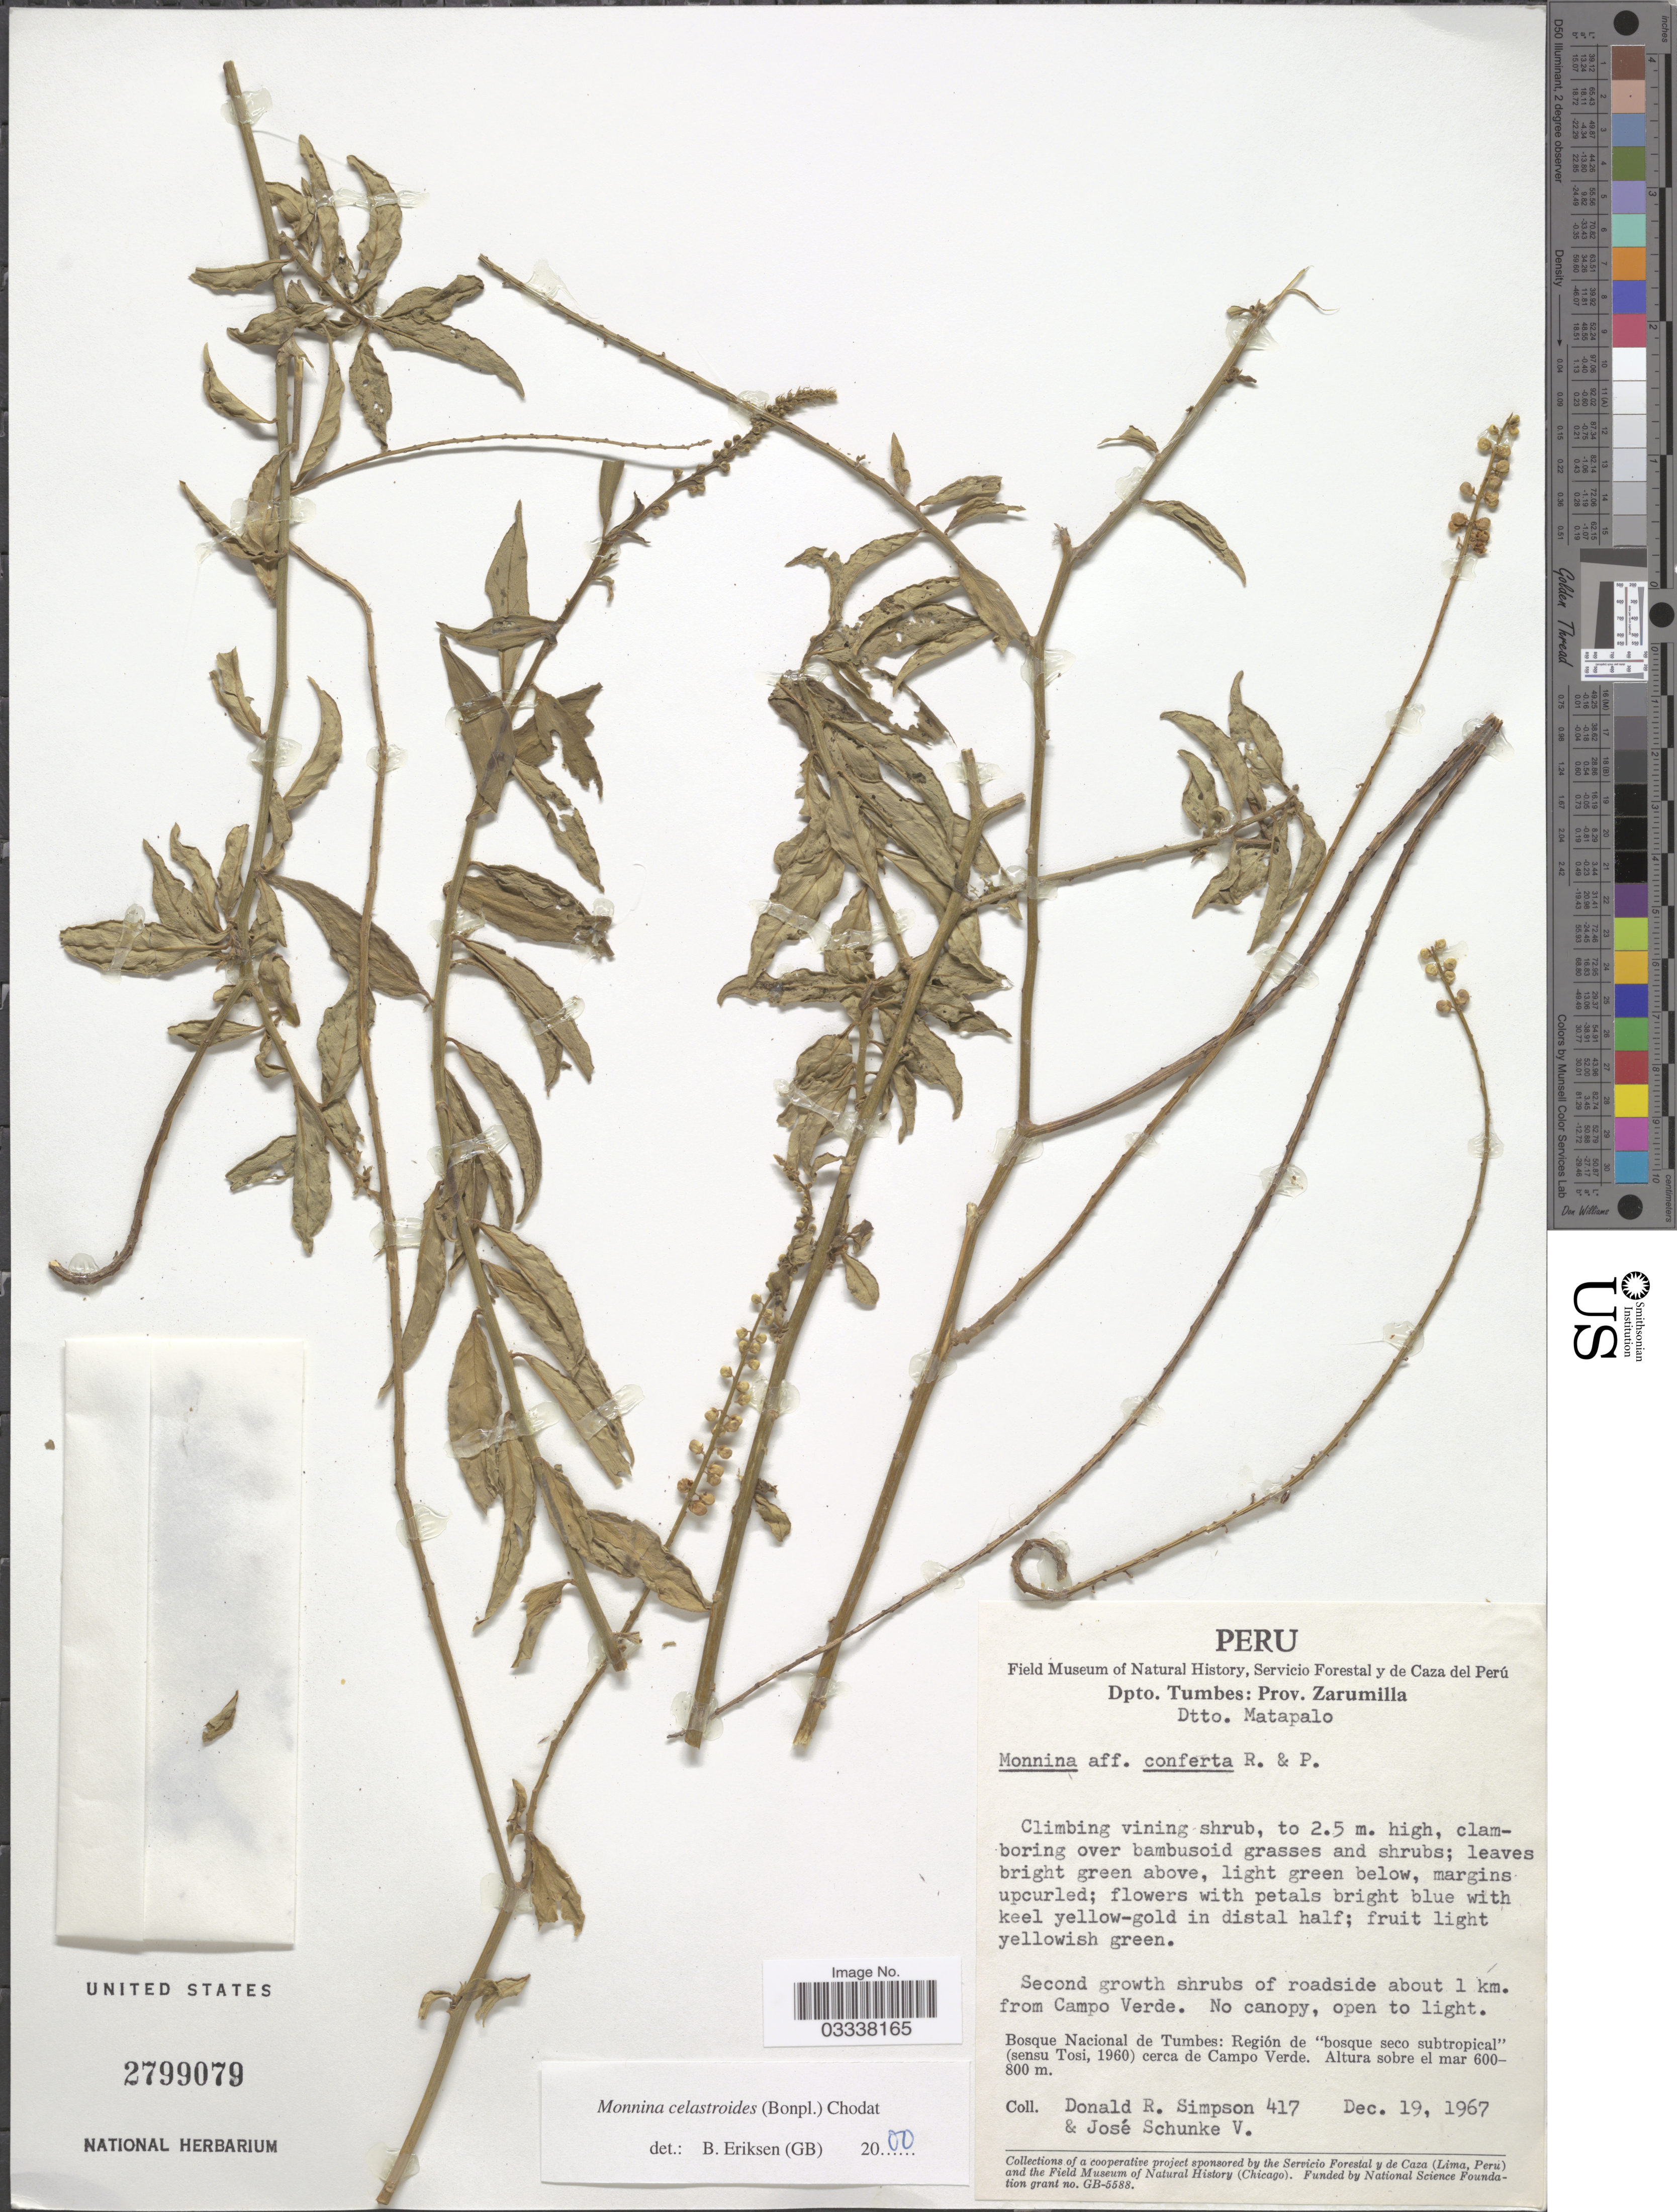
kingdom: Plantae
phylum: Tracheophyta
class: Magnoliopsida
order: Fabales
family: Polygalaceae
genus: Monnina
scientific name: Monnina celastroides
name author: (Bonpl.) Chodat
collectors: D. R. Simpson & J. Schunke Vigo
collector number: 417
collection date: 1967-12-19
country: Peru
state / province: Tumbes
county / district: Zarumilla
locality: Dpto. Tumbes: Prov. Zarumilla. Dtto. Matapalo. Bosque Nacional de Tumbles: Región de "bosque seco subtropical" (sensu Tosi, 1960) cerca de Campo Verde.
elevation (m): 600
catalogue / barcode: US 2799079